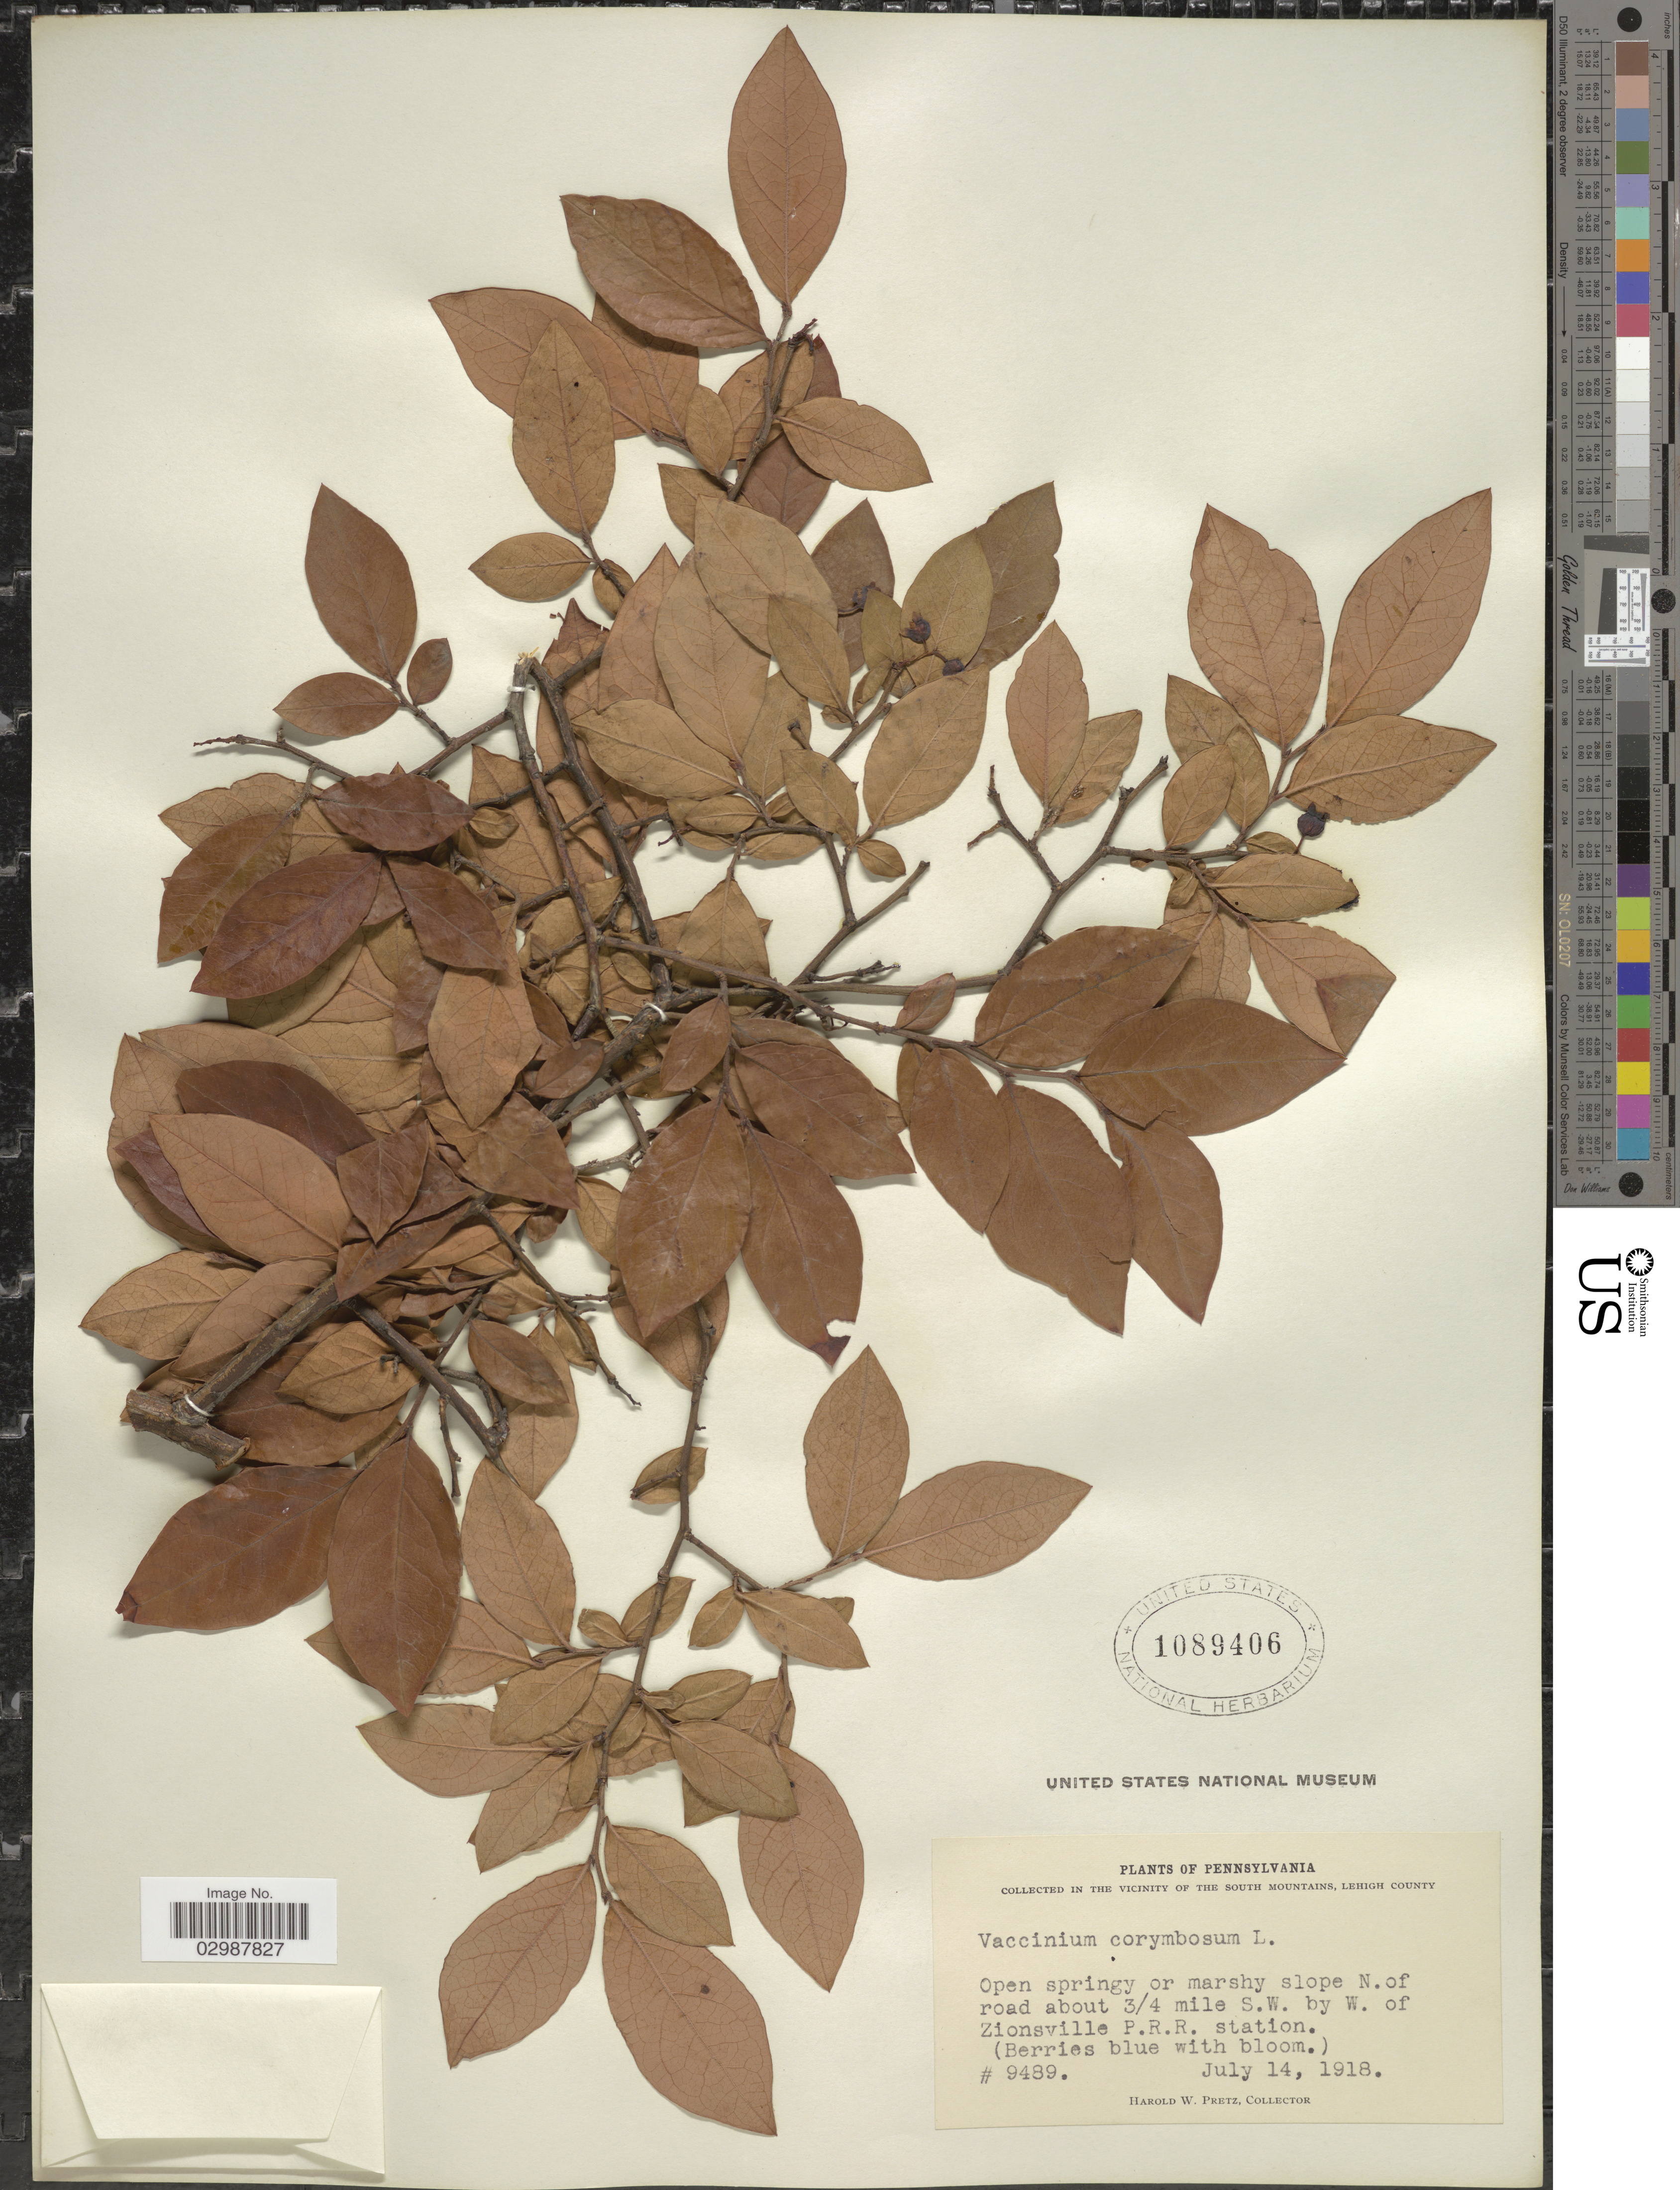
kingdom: Plantae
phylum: Tracheophyta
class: Magnoliopsida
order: Ericales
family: Ericaceae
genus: Vaccinium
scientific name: Vaccinium corymbosum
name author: L.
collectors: H. W. Pretz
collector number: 9489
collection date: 1918-07-14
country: United States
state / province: Pennsylvania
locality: In the Vicinity of the South Mountains, Lehigh County. Open springy or marshy slope N. of road about 3/4 mile S.W. by W. of Zionsville P.R.R. station.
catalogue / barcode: US 1089406